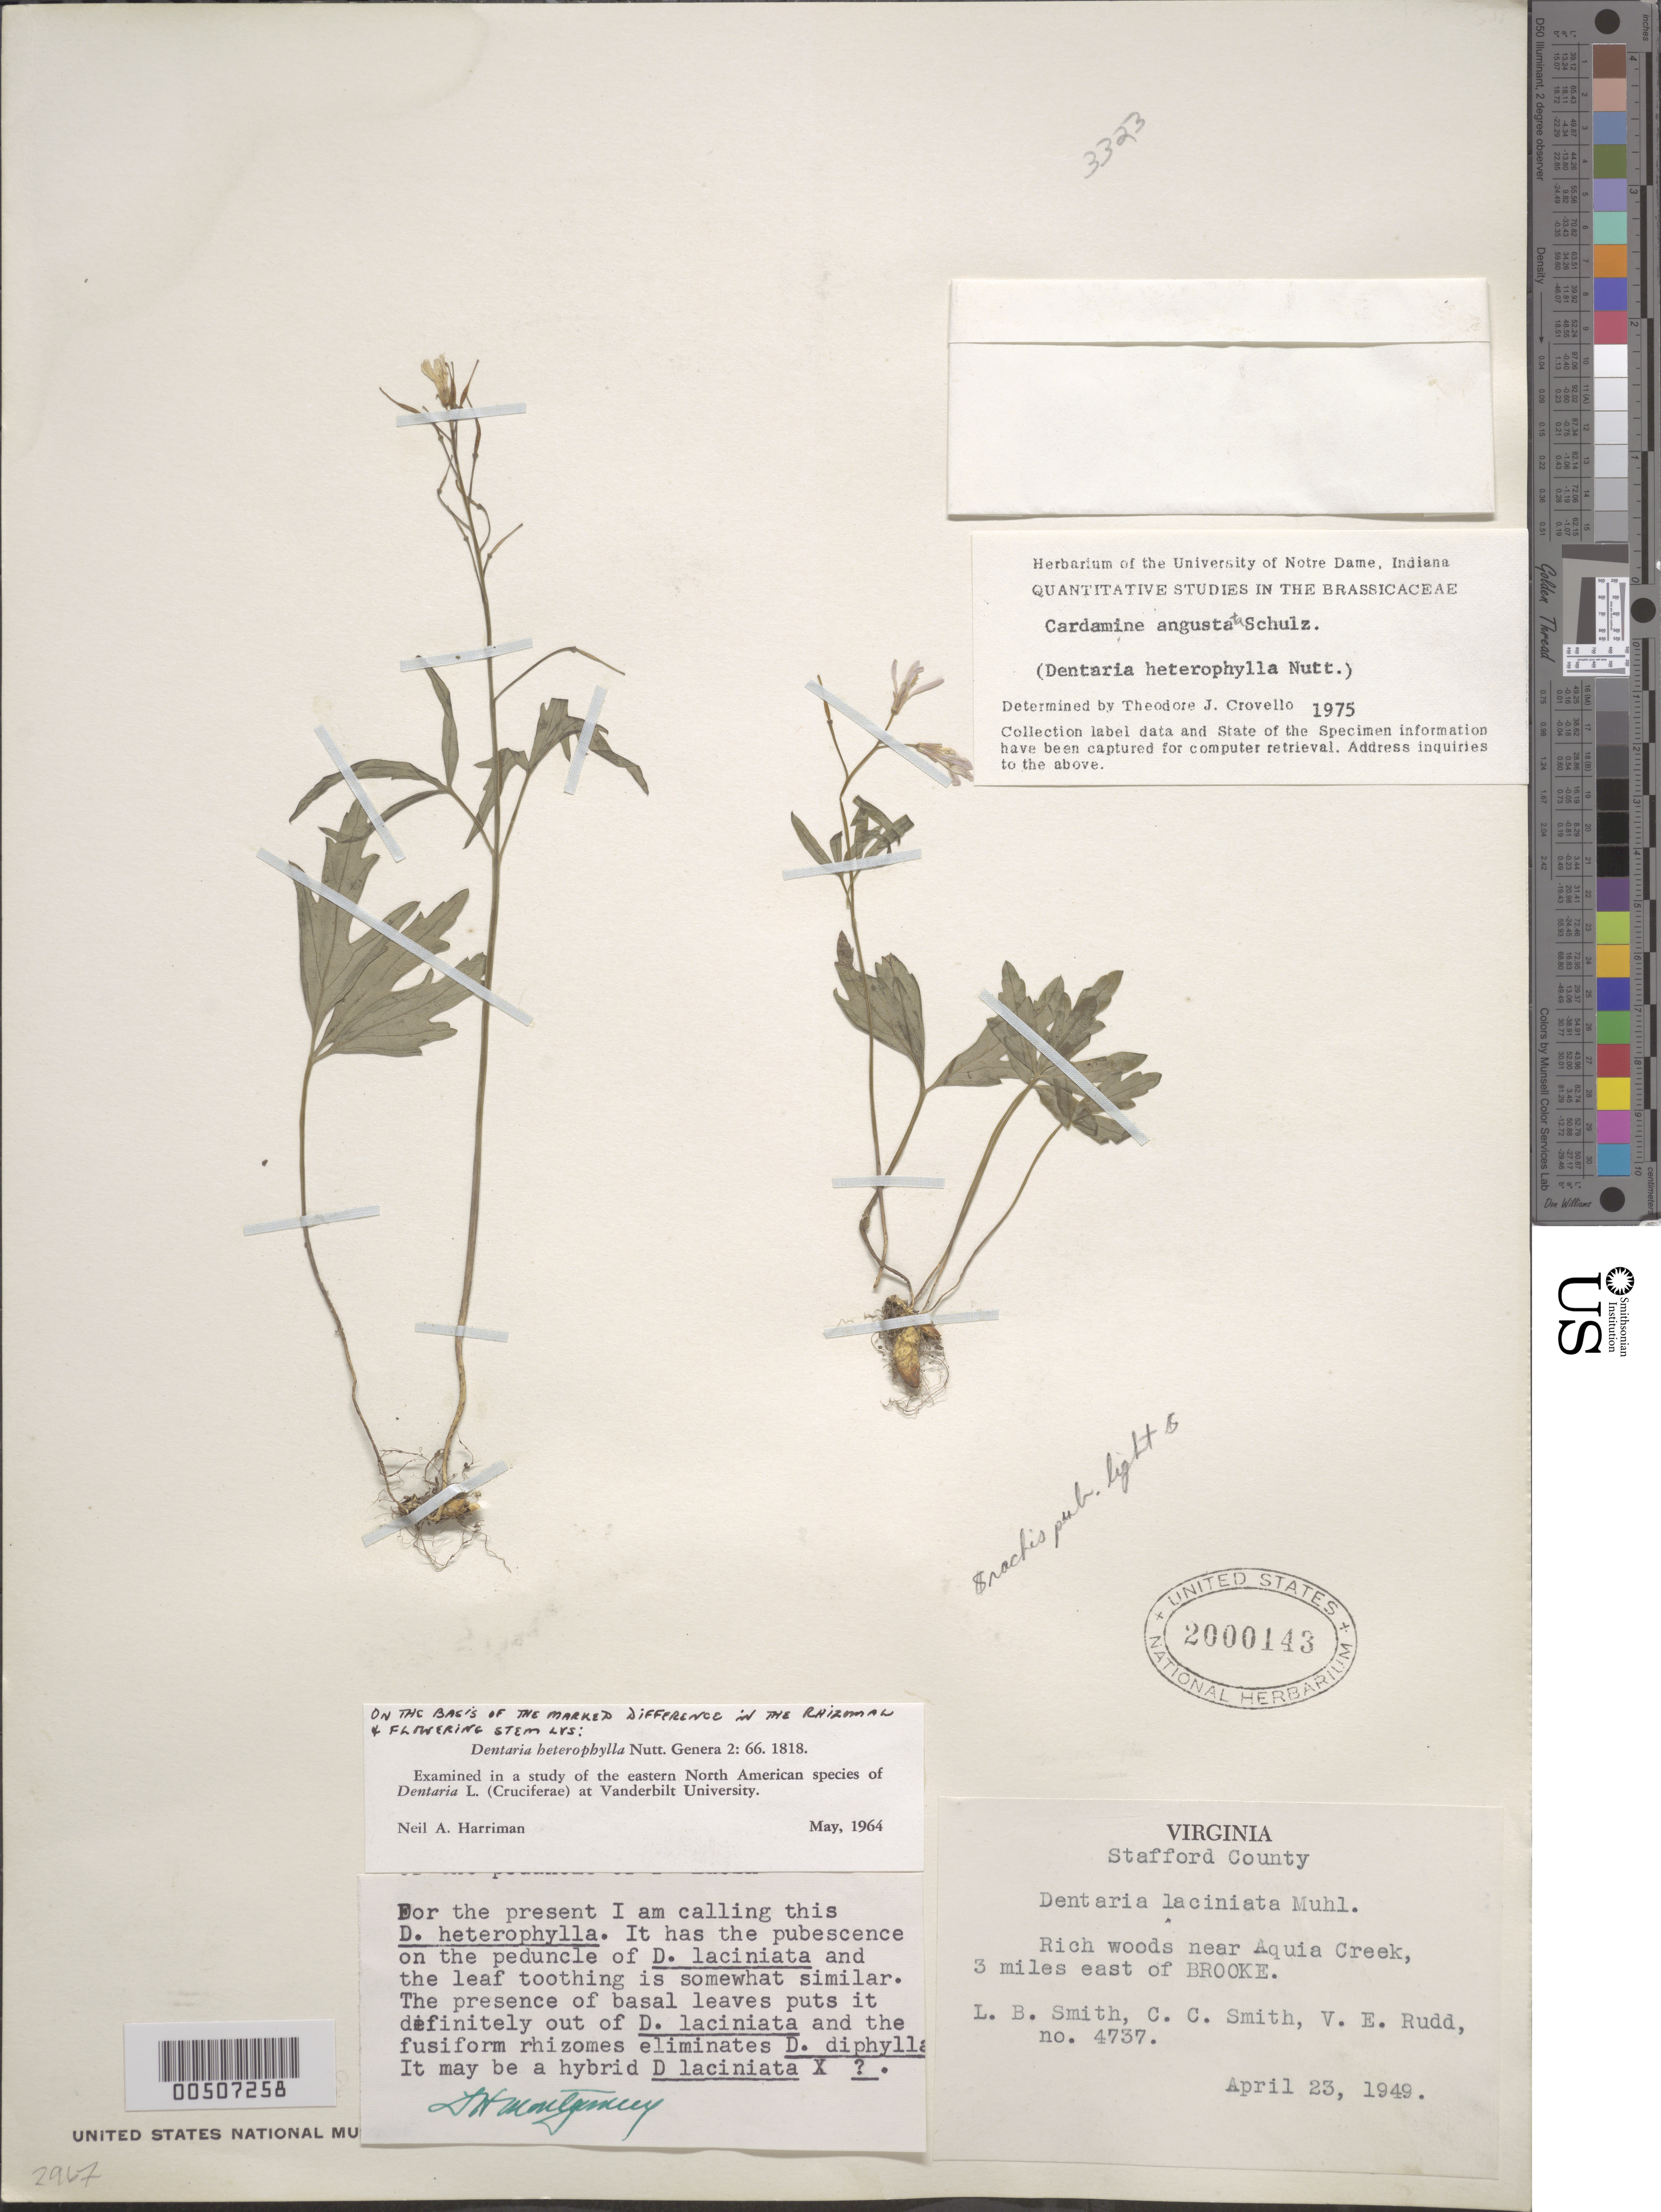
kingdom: Plantae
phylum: Tracheophyta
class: Magnoliopsida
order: Brassicales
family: Brassicaceae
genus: Cardamine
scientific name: Cardamine angustata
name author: O.E. Schulz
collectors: L. Smith, C. C. Smith & V. E. Rudd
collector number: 4737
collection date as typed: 23 Apr 1949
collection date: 1949-04-23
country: United States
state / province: Virginia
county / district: Stafford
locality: Near Aquia Creek, E of Brooke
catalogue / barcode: US 2000143